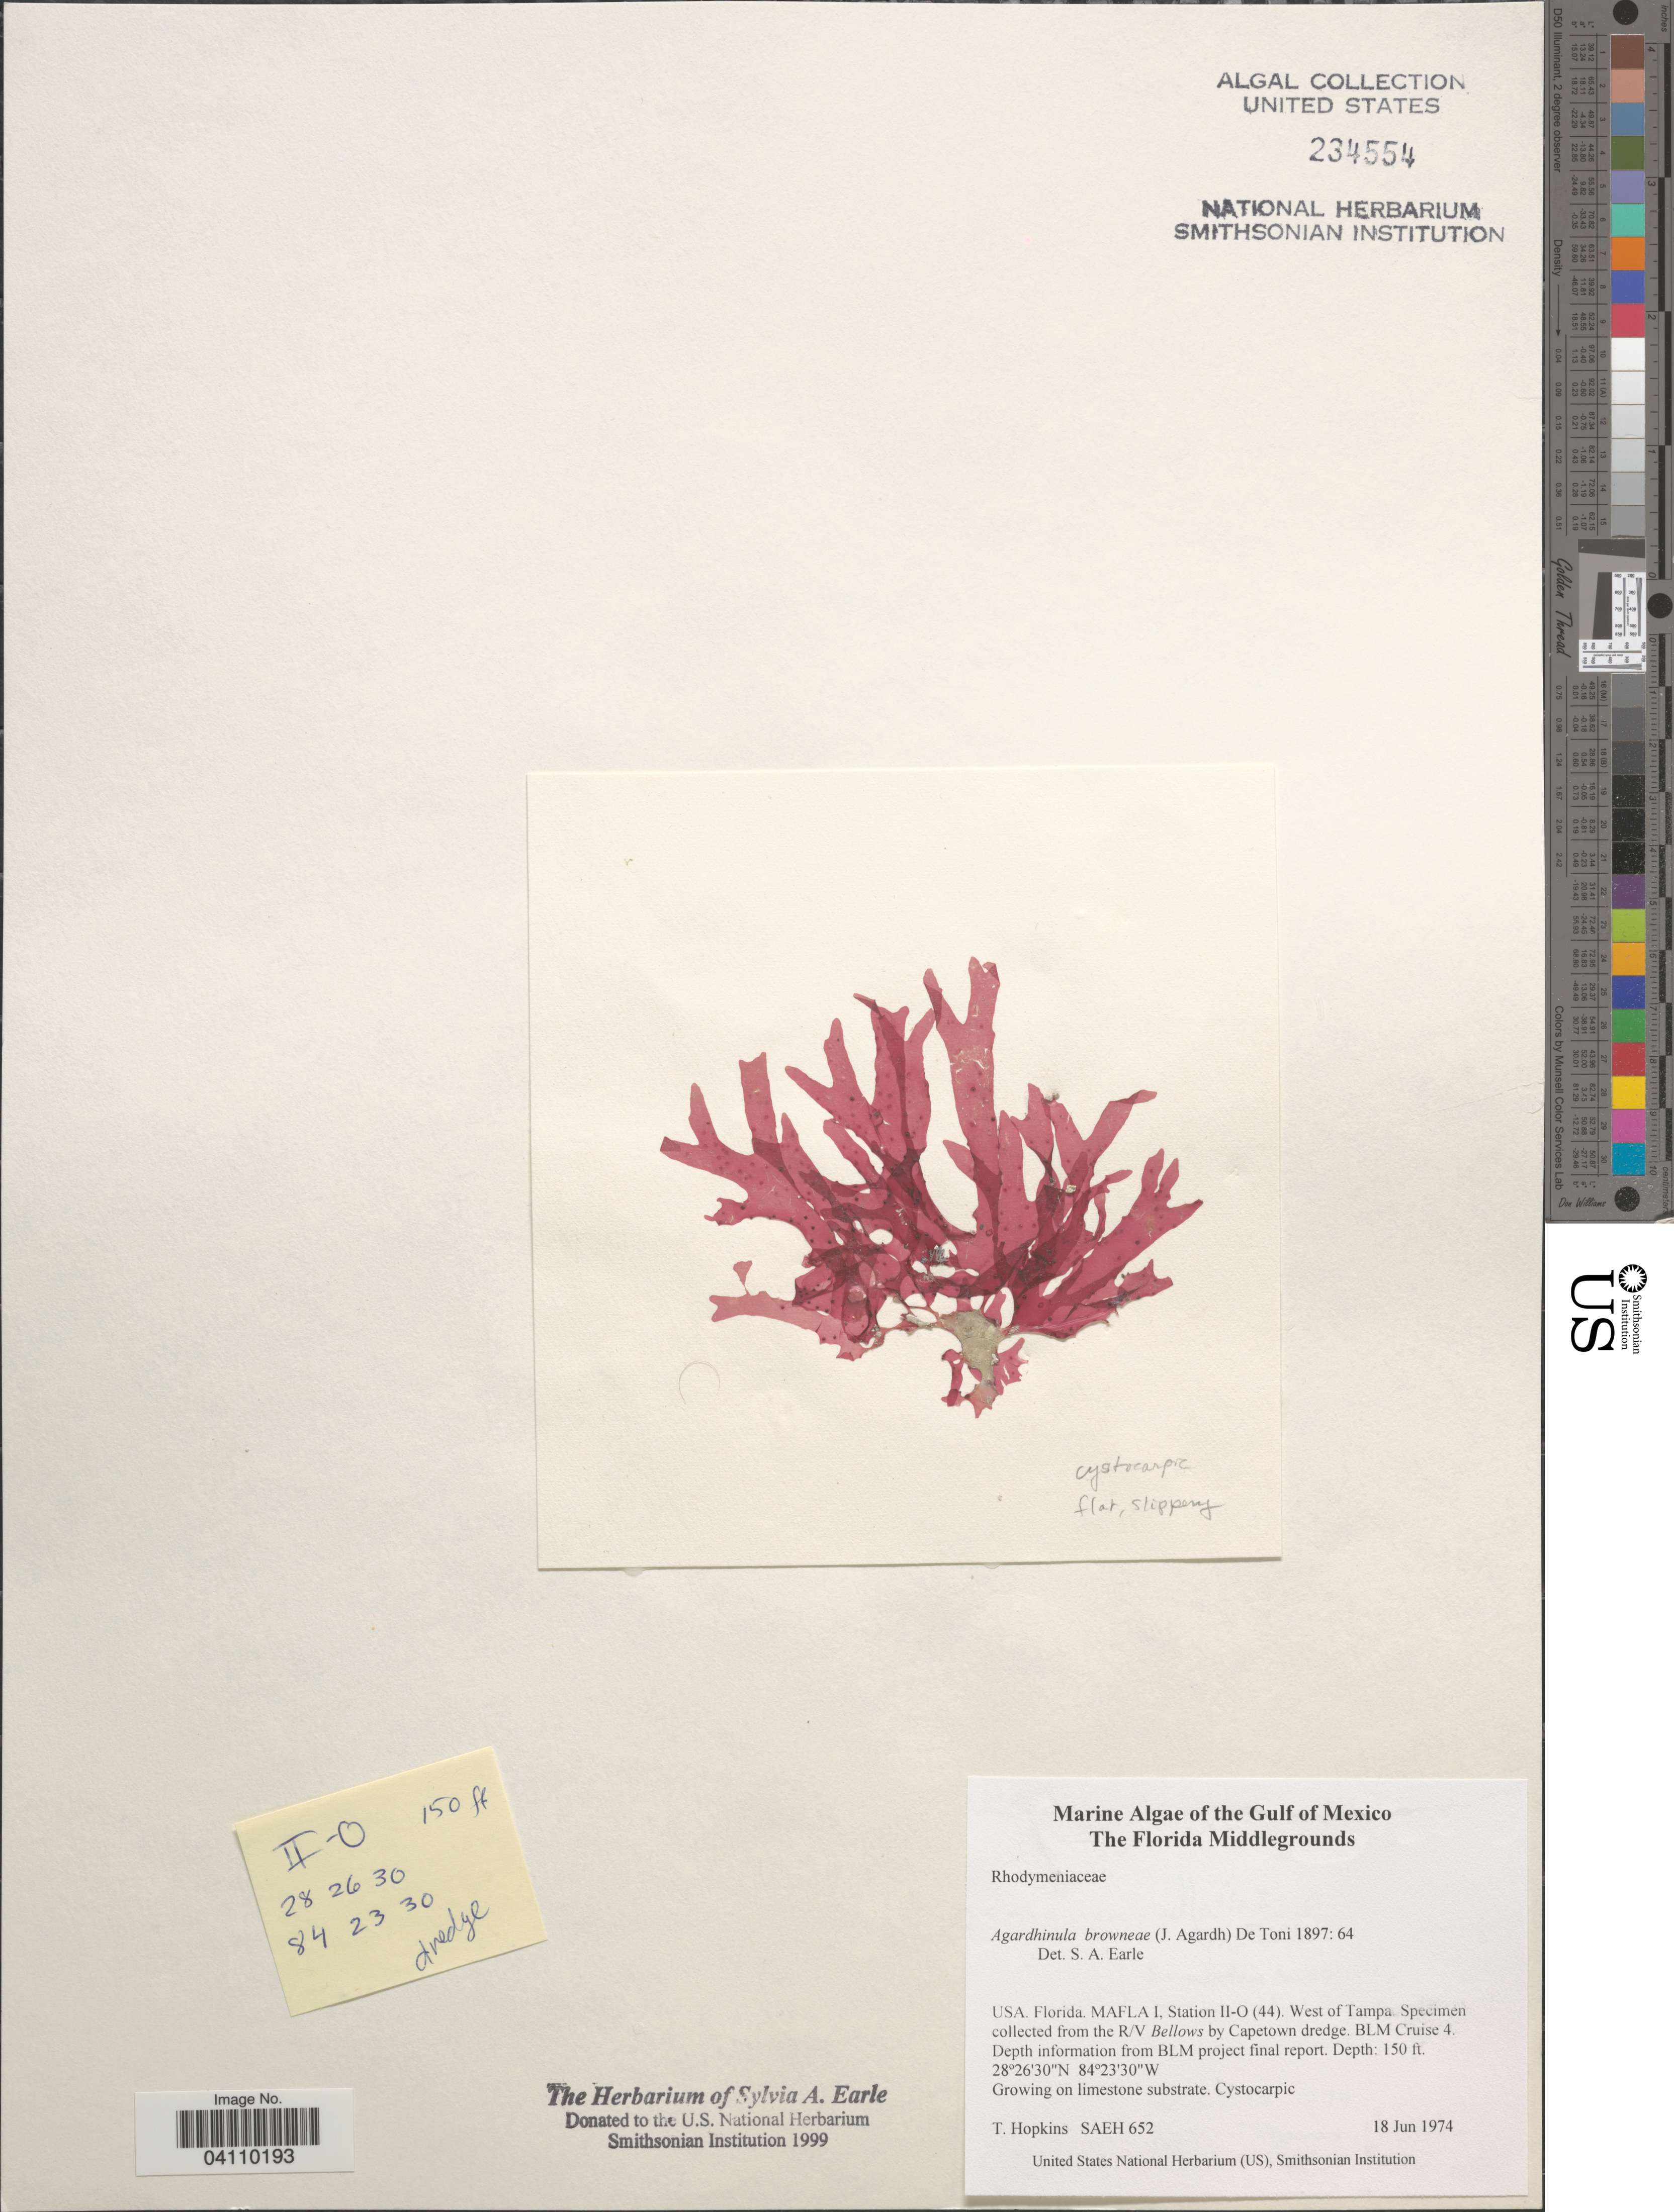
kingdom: Plantae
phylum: Rhodophyta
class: Florideophyceae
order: Rhodymeniales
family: Rhodymeniaceae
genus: Agardhinula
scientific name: Agardhinula browneae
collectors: T. Hopkins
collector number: SAEH652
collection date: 1974-06-18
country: United States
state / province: Florida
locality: The Gulf of Mexico. The Florida Middlegrounds. MAFLA I, Station II-O (44). West of Tampa. The R/V Bellows by Capetown dredge. BLM Cruise 4.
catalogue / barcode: US 234554